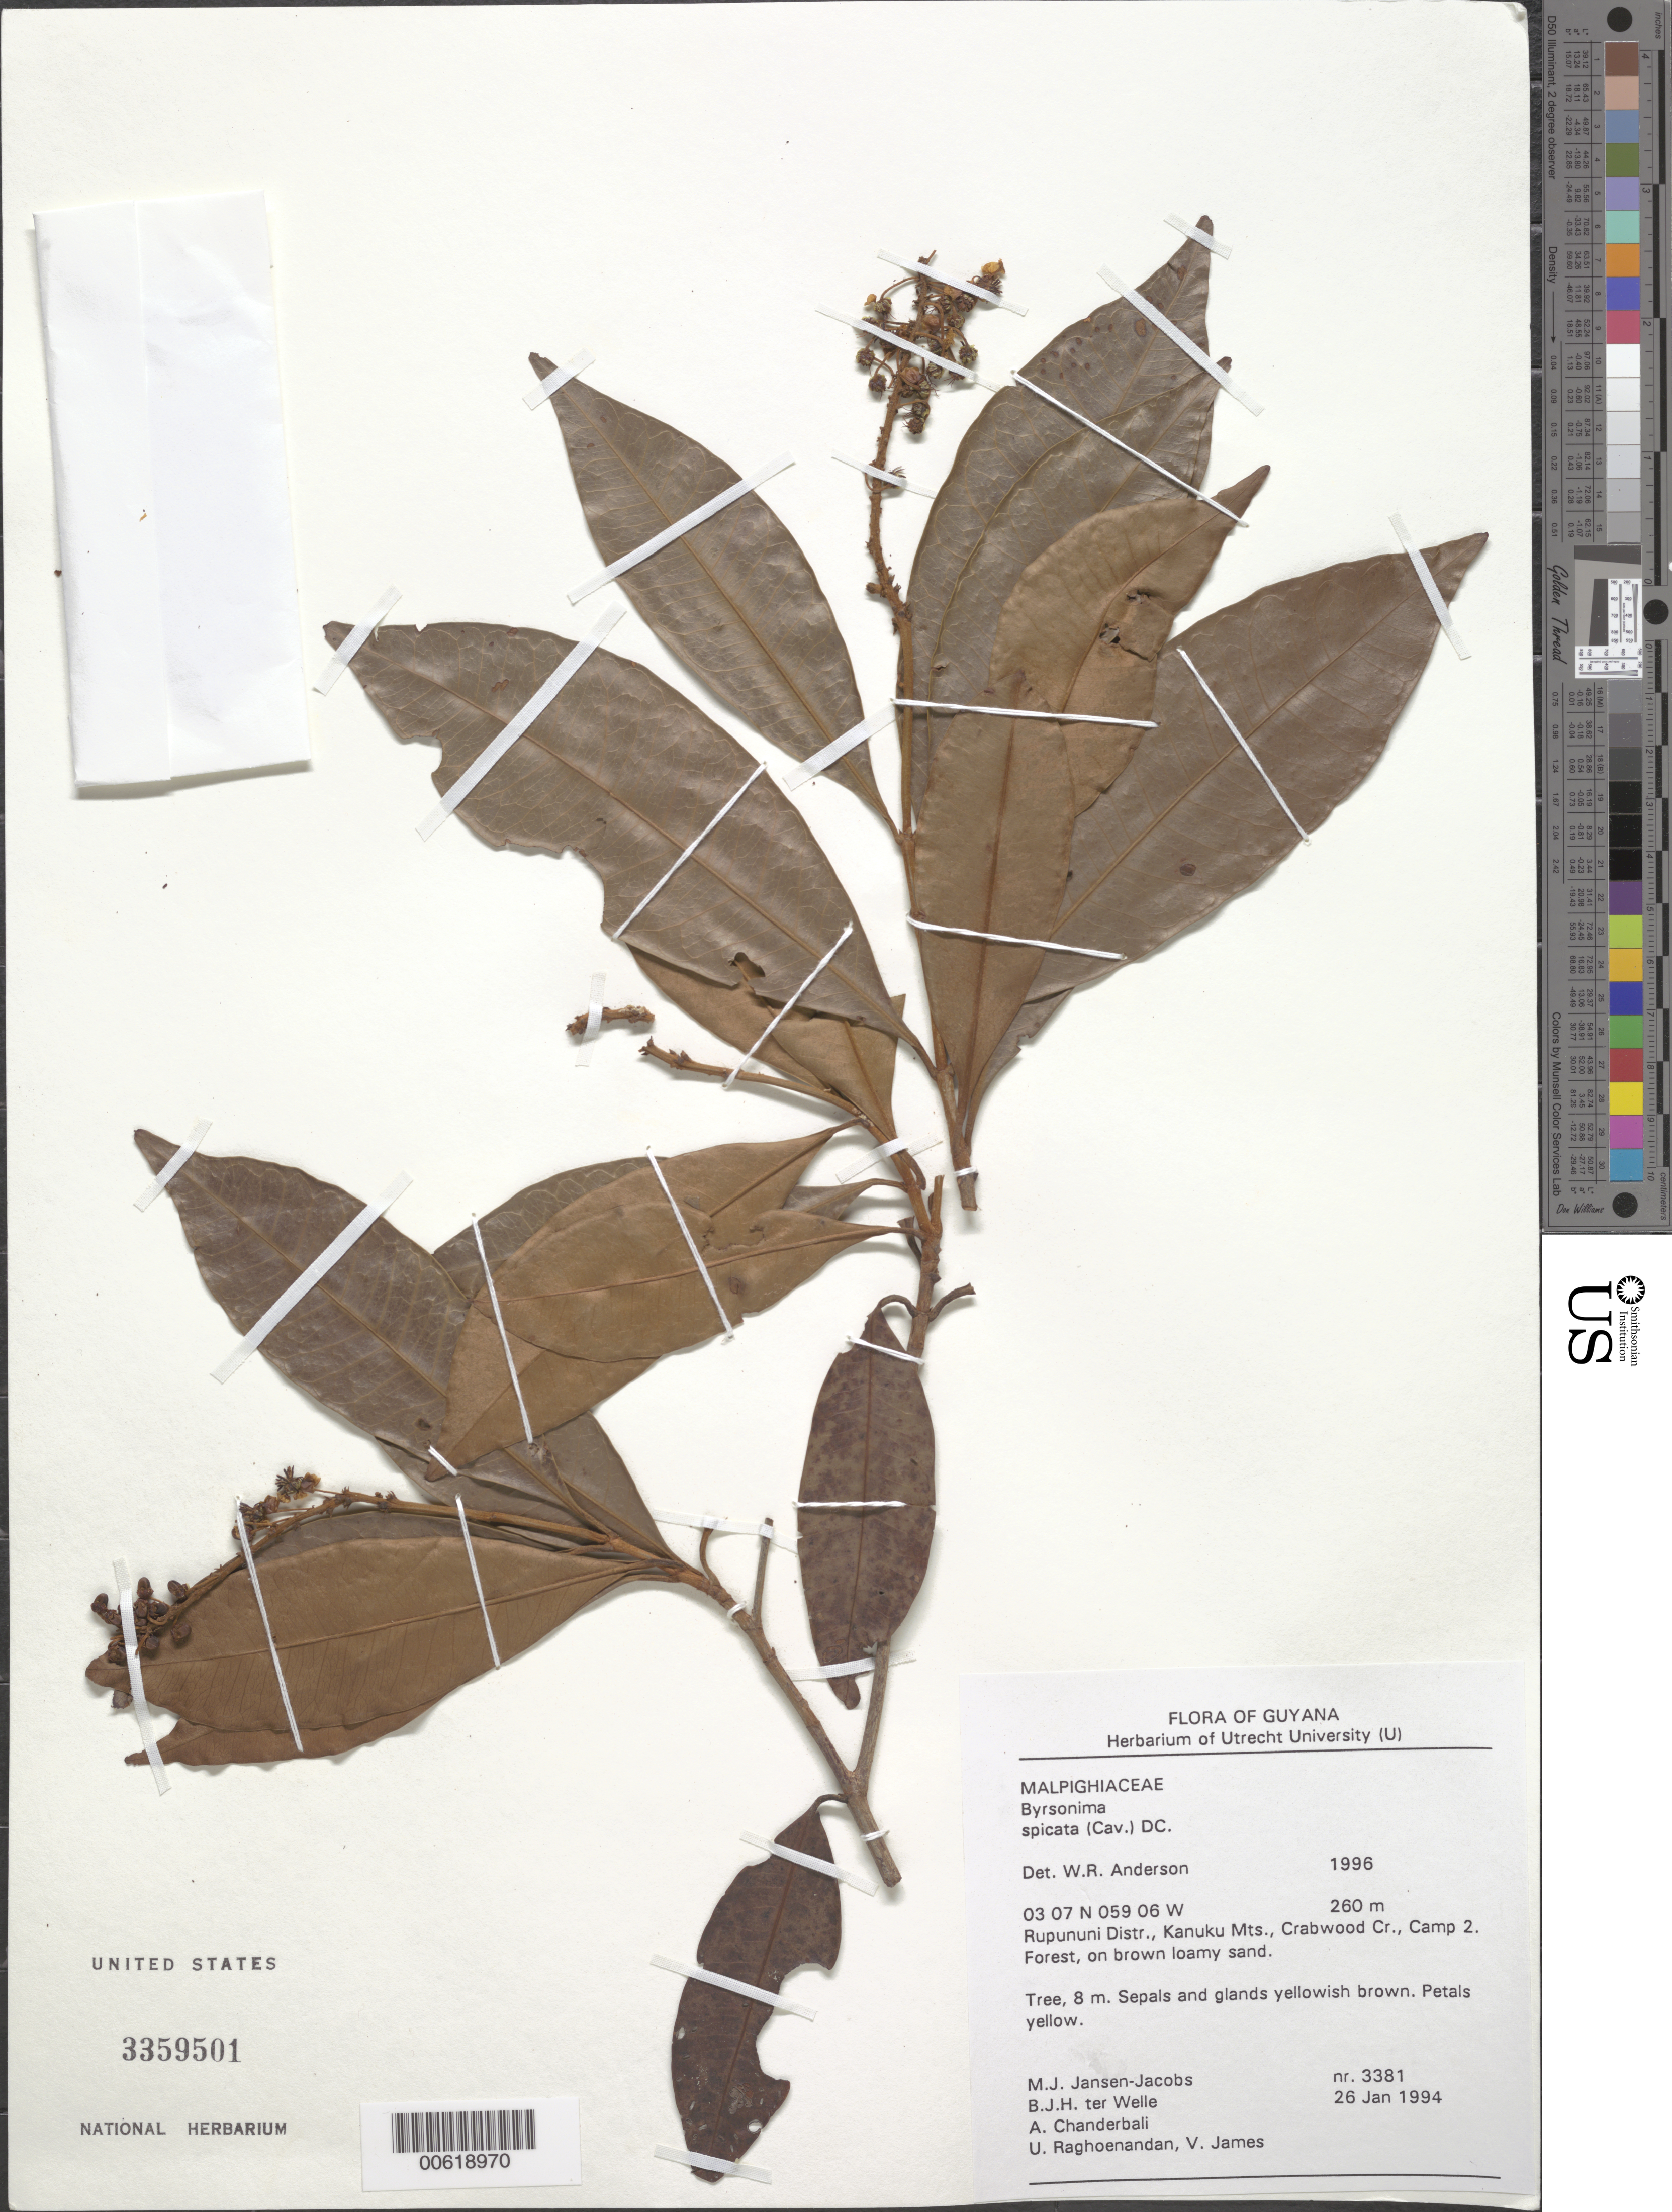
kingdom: Plantae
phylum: Tracheophyta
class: Magnoliopsida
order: Malpighiales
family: Malpighiaceae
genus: Byrsonima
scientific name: Byrsonima spicata (Cav.) DC.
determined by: Anderson, W. R., (MICH), University of Michigan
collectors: M. J. Jansen-Jacobs, B. Welle, A. S. Chanderbali, U. Raghoenandan & V. James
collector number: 3381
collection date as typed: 26-Jan-94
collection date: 1994-01-26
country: Guyana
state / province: U. Takutu-U. Essequibo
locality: Crabwood Cr., Camp 2, Kanuku Mts., Rupununi District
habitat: Forest, on brown loamy sand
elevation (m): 260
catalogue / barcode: US 3359501